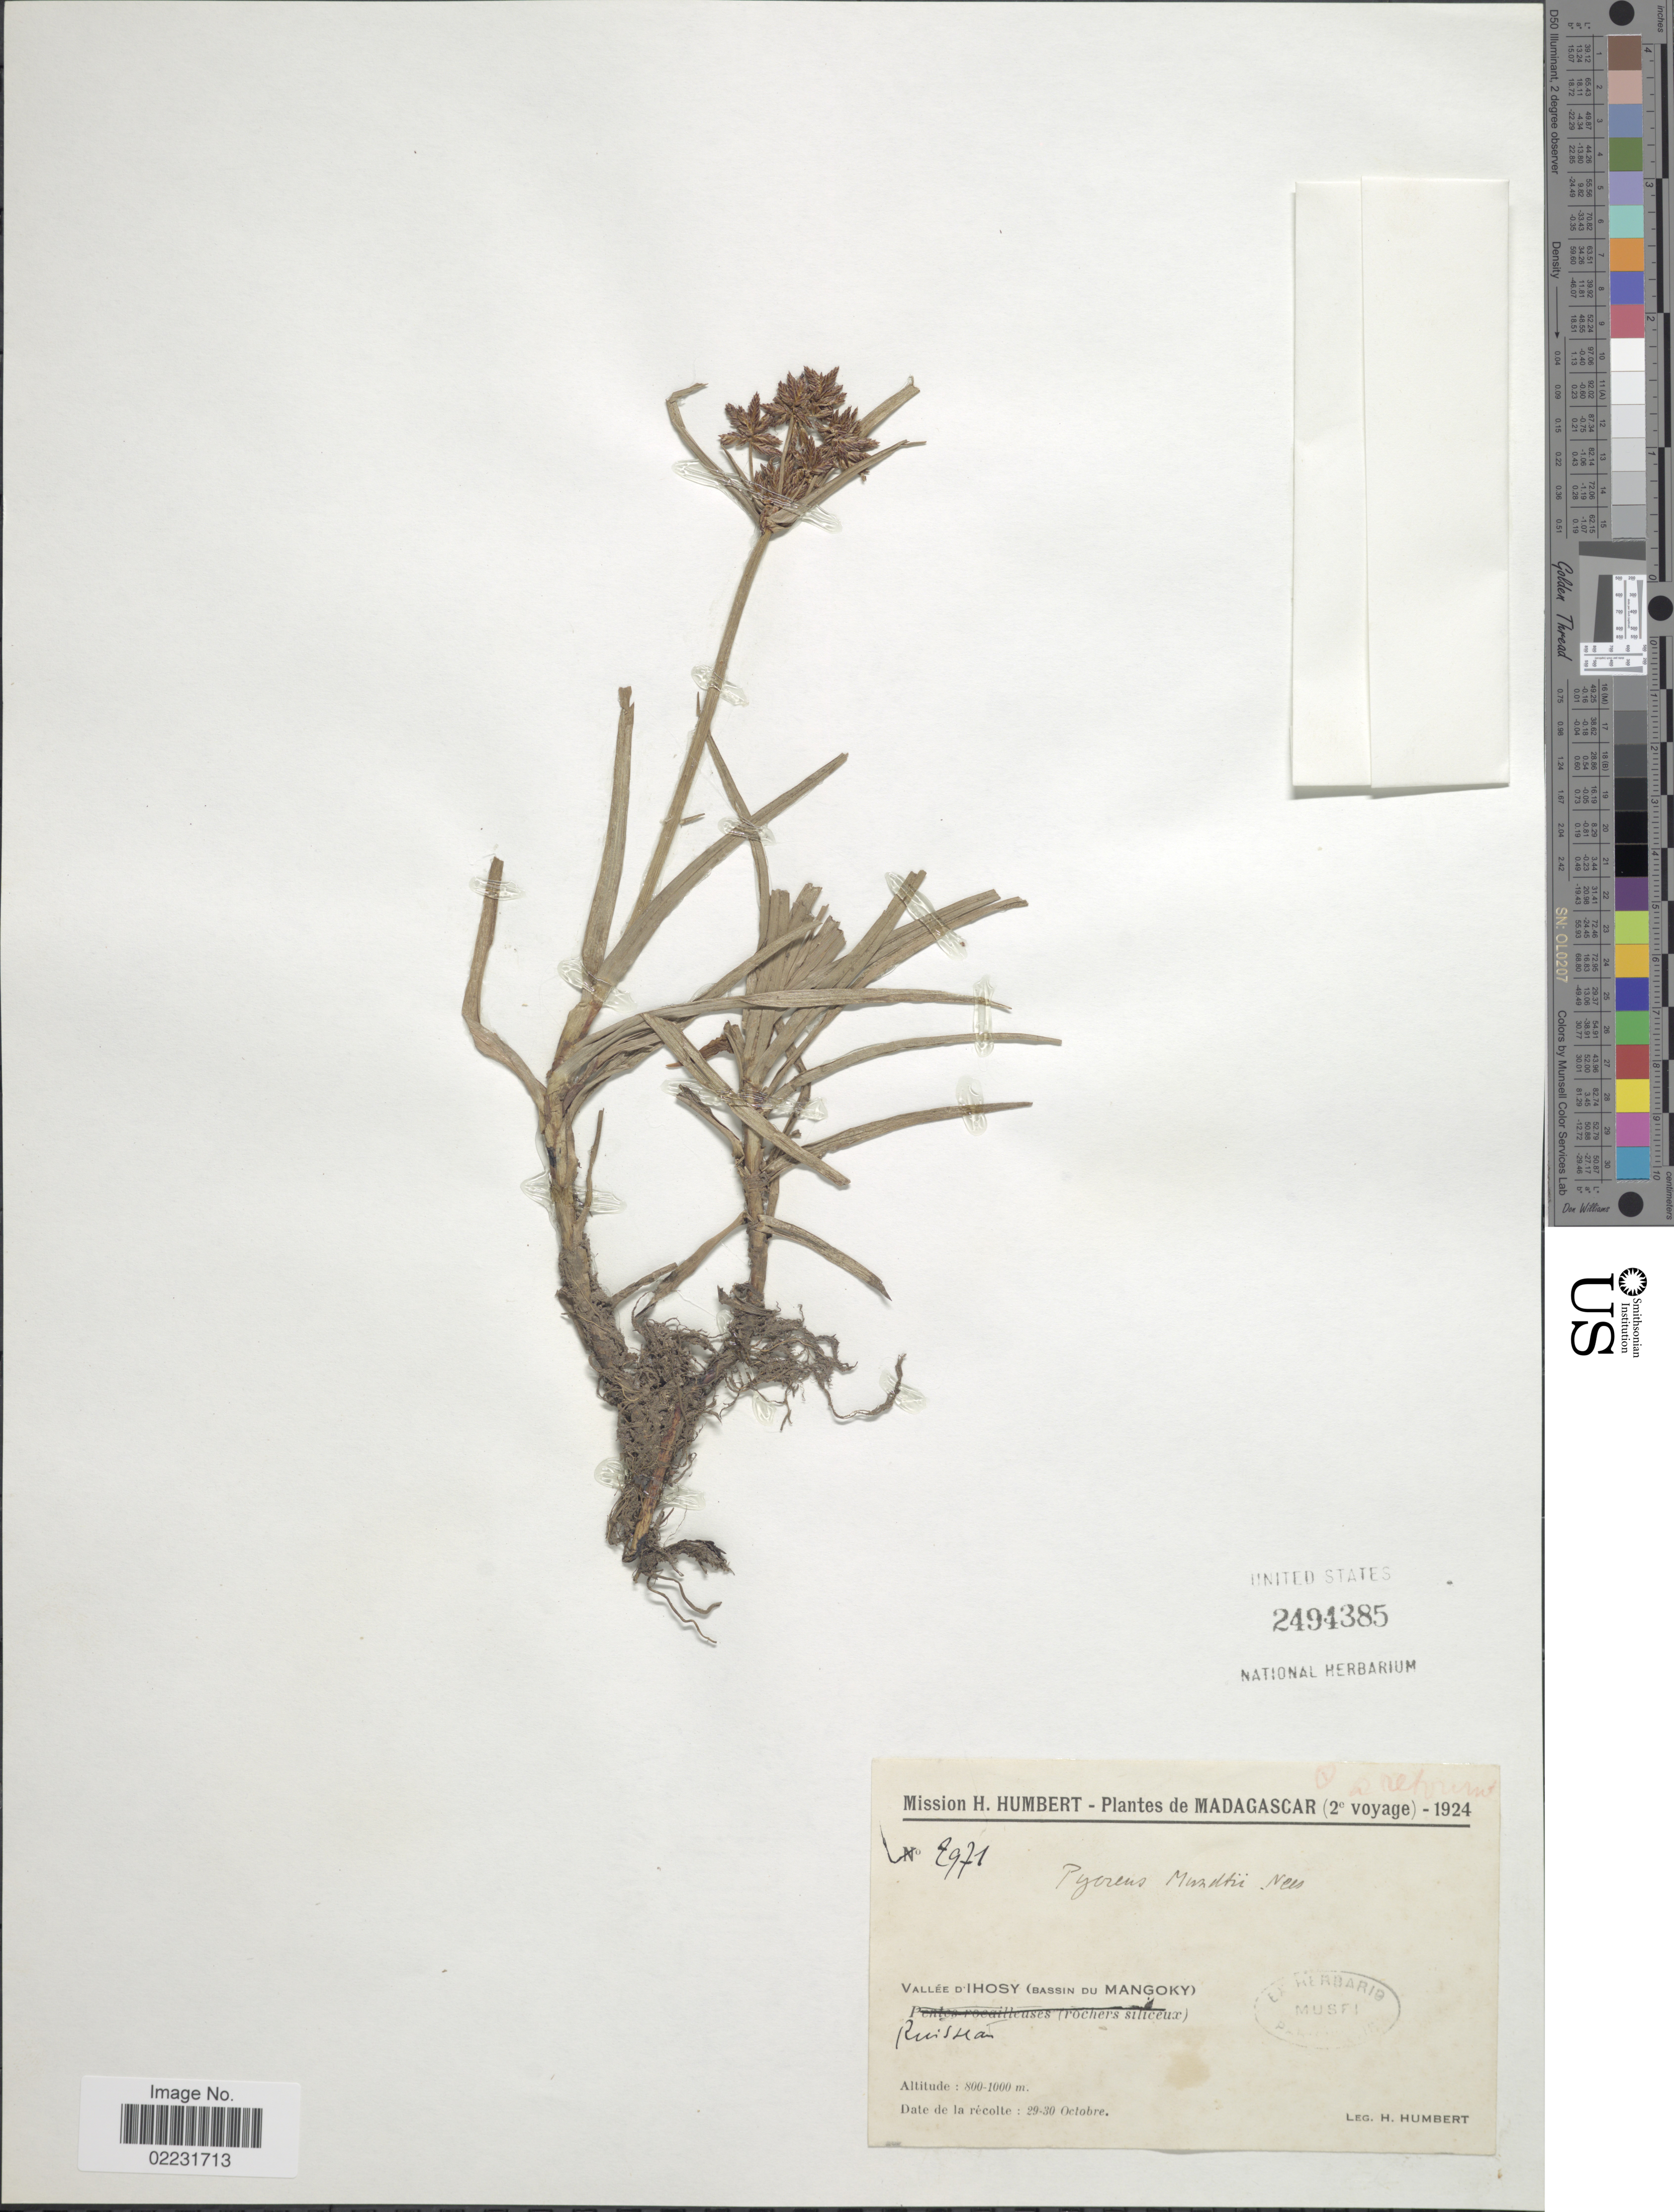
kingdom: Plantae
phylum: Tracheophyta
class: Liliopsida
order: Poales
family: Cyperaceae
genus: Cyperus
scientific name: Cyperus mundtii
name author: (Nees) Kunth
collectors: H. Humbert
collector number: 2971*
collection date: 1924-10-29/1924-10-30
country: Madagascar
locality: Vallee d'Ihosy (bassin du Mangoky), Ruisseau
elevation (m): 800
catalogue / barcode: US 2494385